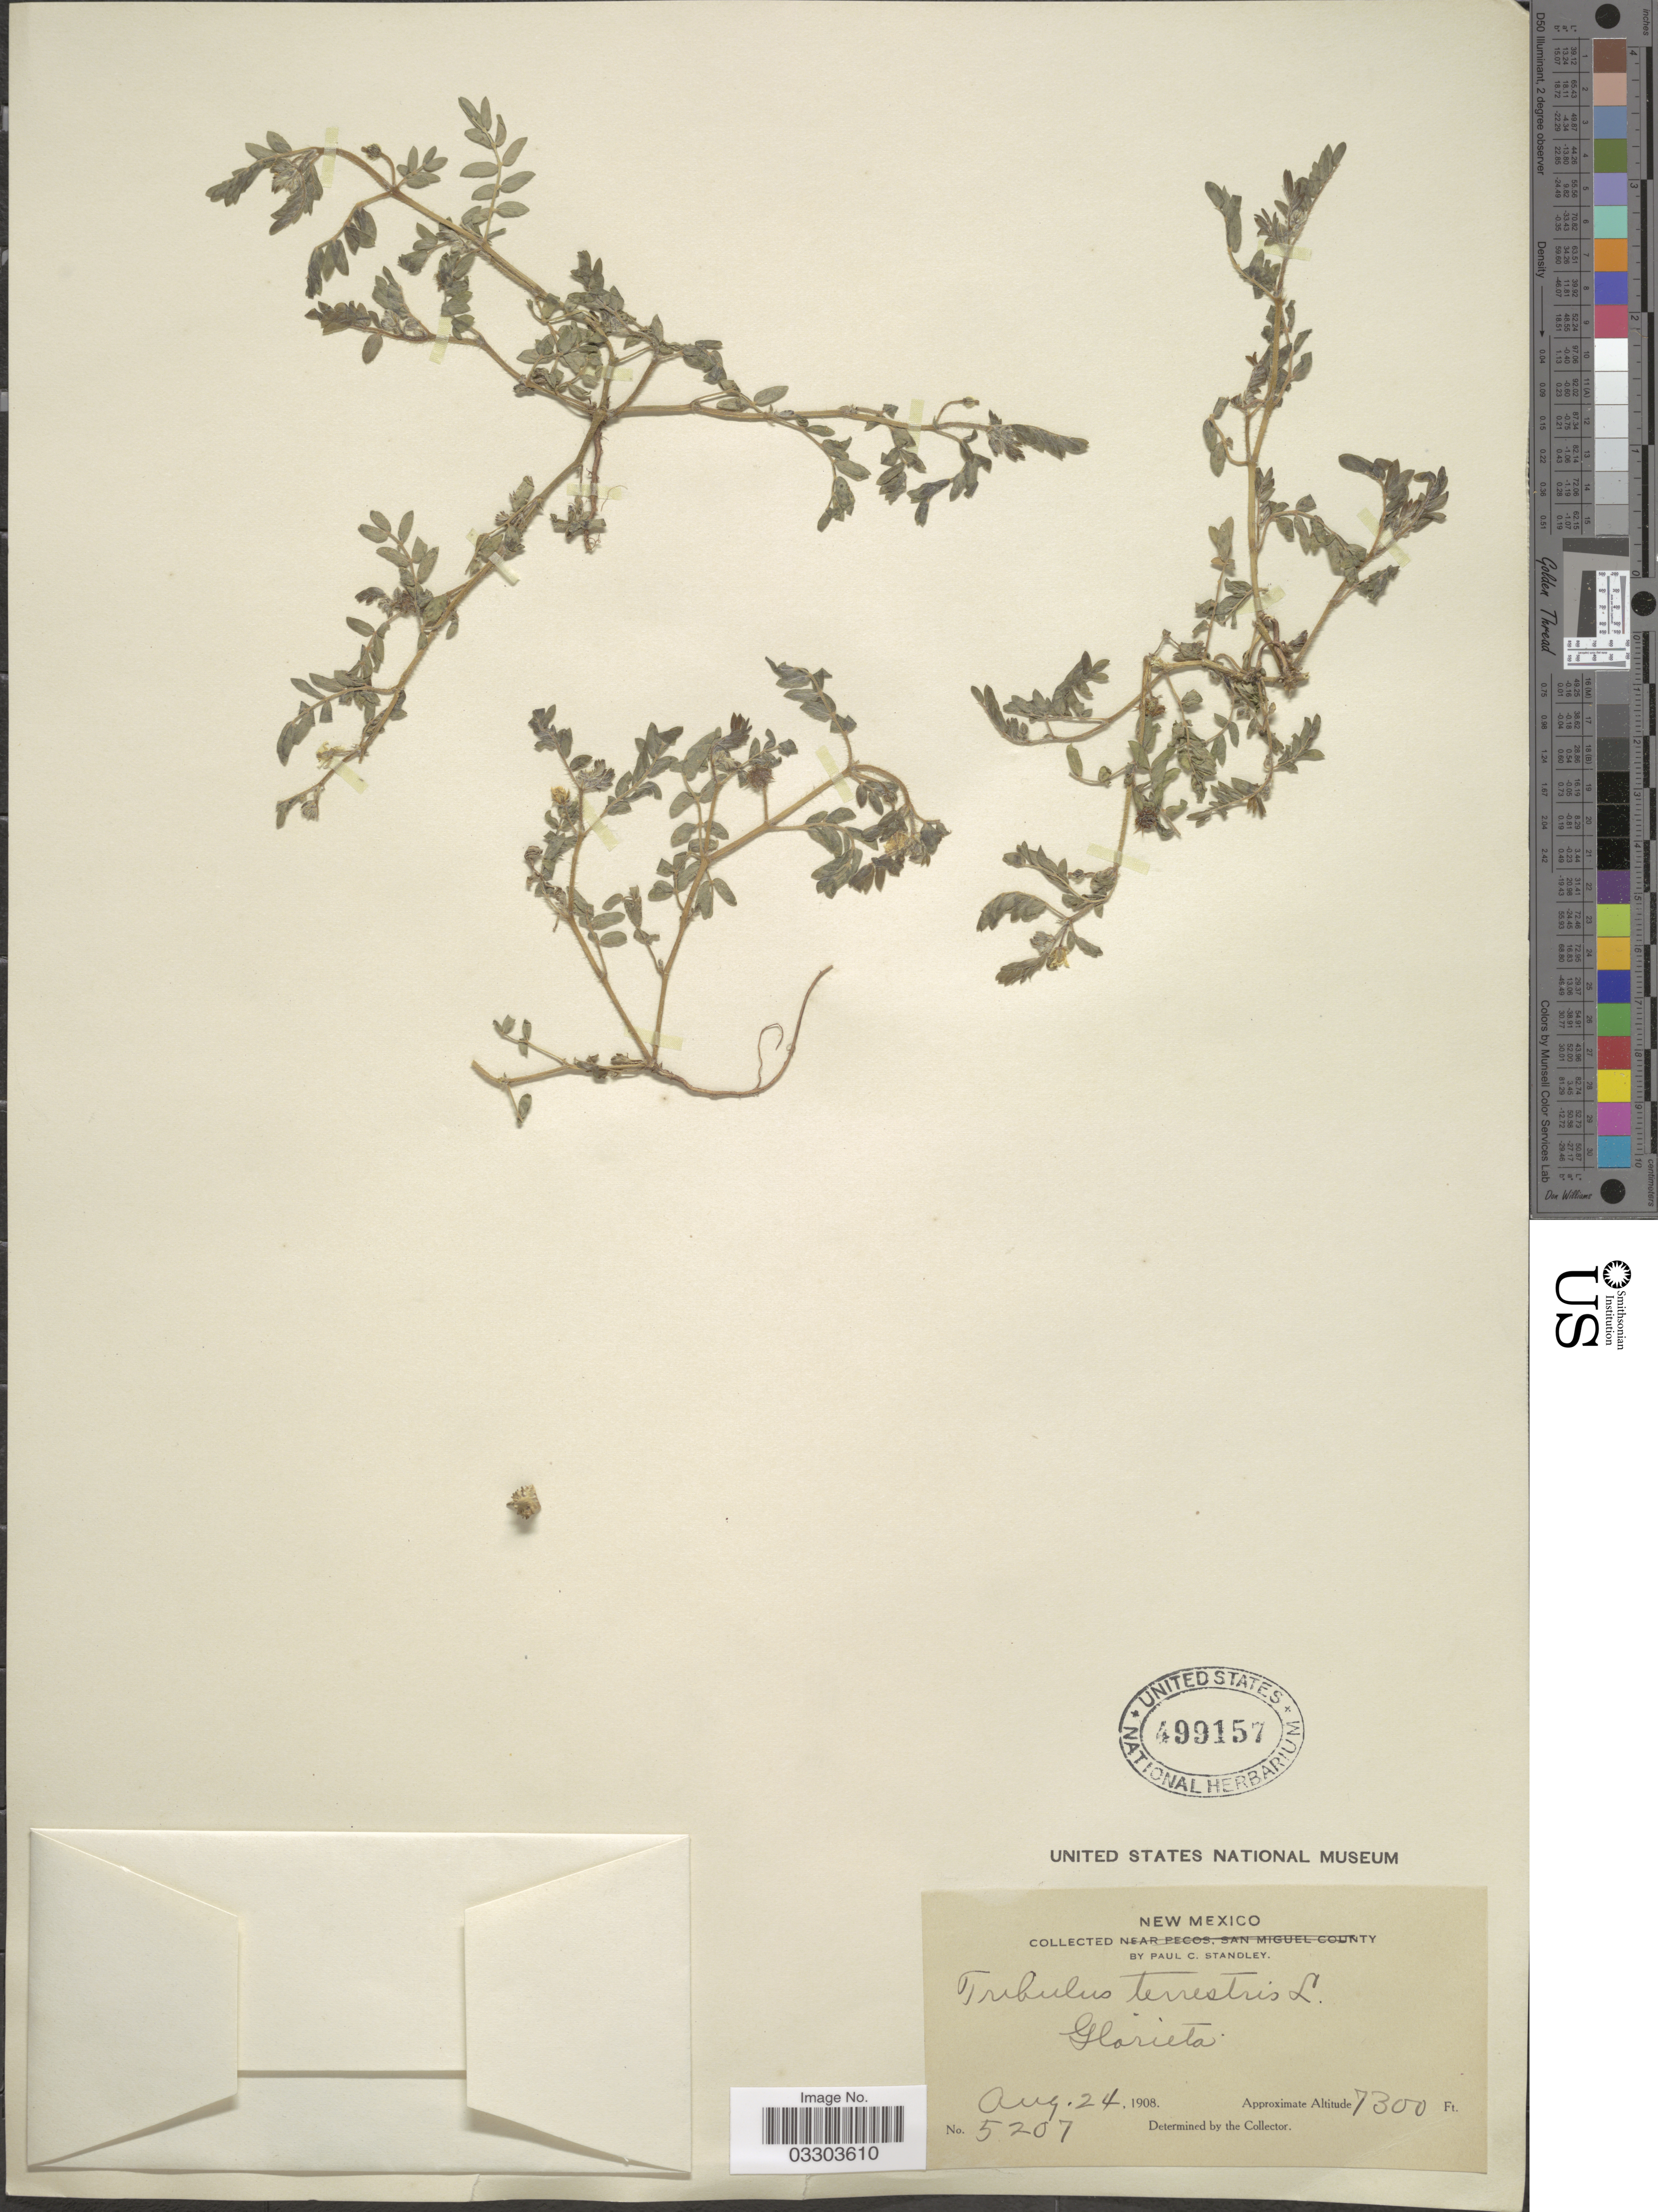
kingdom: Plantae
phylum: Tracheophyta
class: Magnoliopsida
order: Zygophyllales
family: Zygophyllaceae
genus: Tribulus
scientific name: Tribulus terrestris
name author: L.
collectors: P. C. Standley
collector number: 5207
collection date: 1908-08-24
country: United States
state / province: New Mexico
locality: Glorieta.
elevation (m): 2225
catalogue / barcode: US 499157